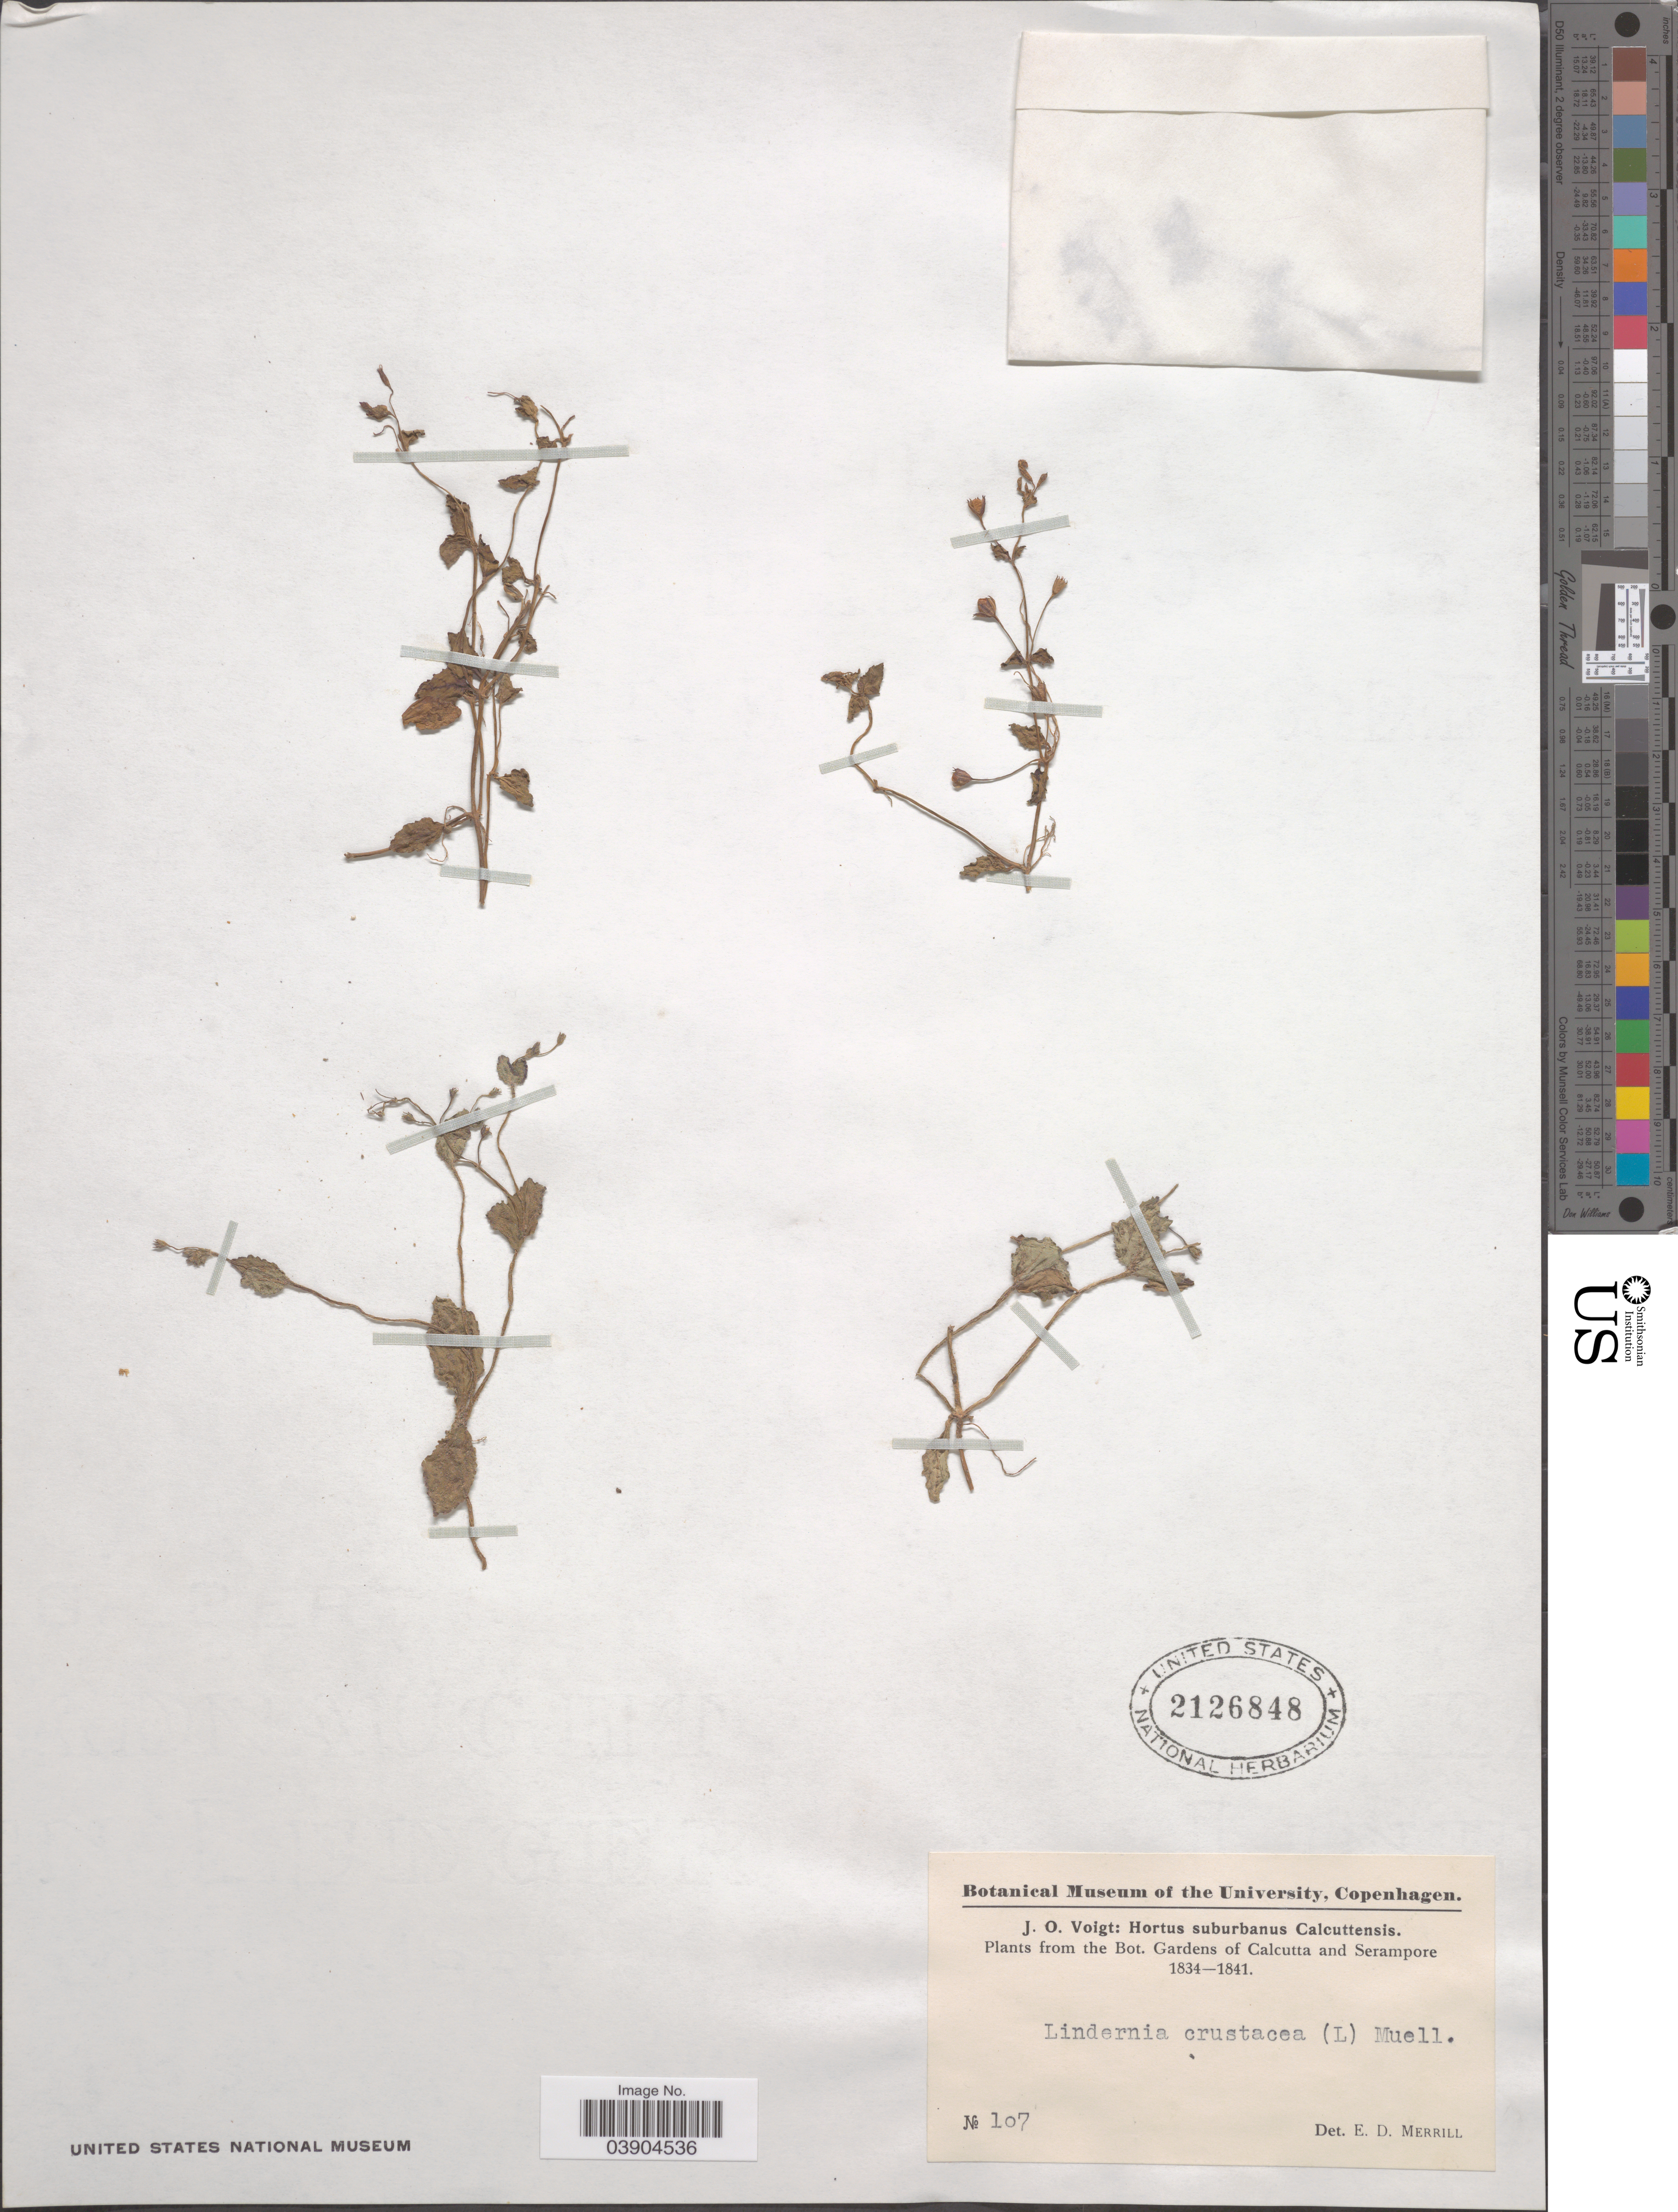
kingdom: Plantae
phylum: Tracheophyta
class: Magnoliopsida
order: Lamiales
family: Linderniaceae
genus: Lindernia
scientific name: Lindernia crustacea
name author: (L.) F. Muell.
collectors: J. O. Voigt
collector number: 107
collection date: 1834/1841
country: India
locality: The Bot. Gardens of Calcutta and Serampore.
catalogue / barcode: US 2126848